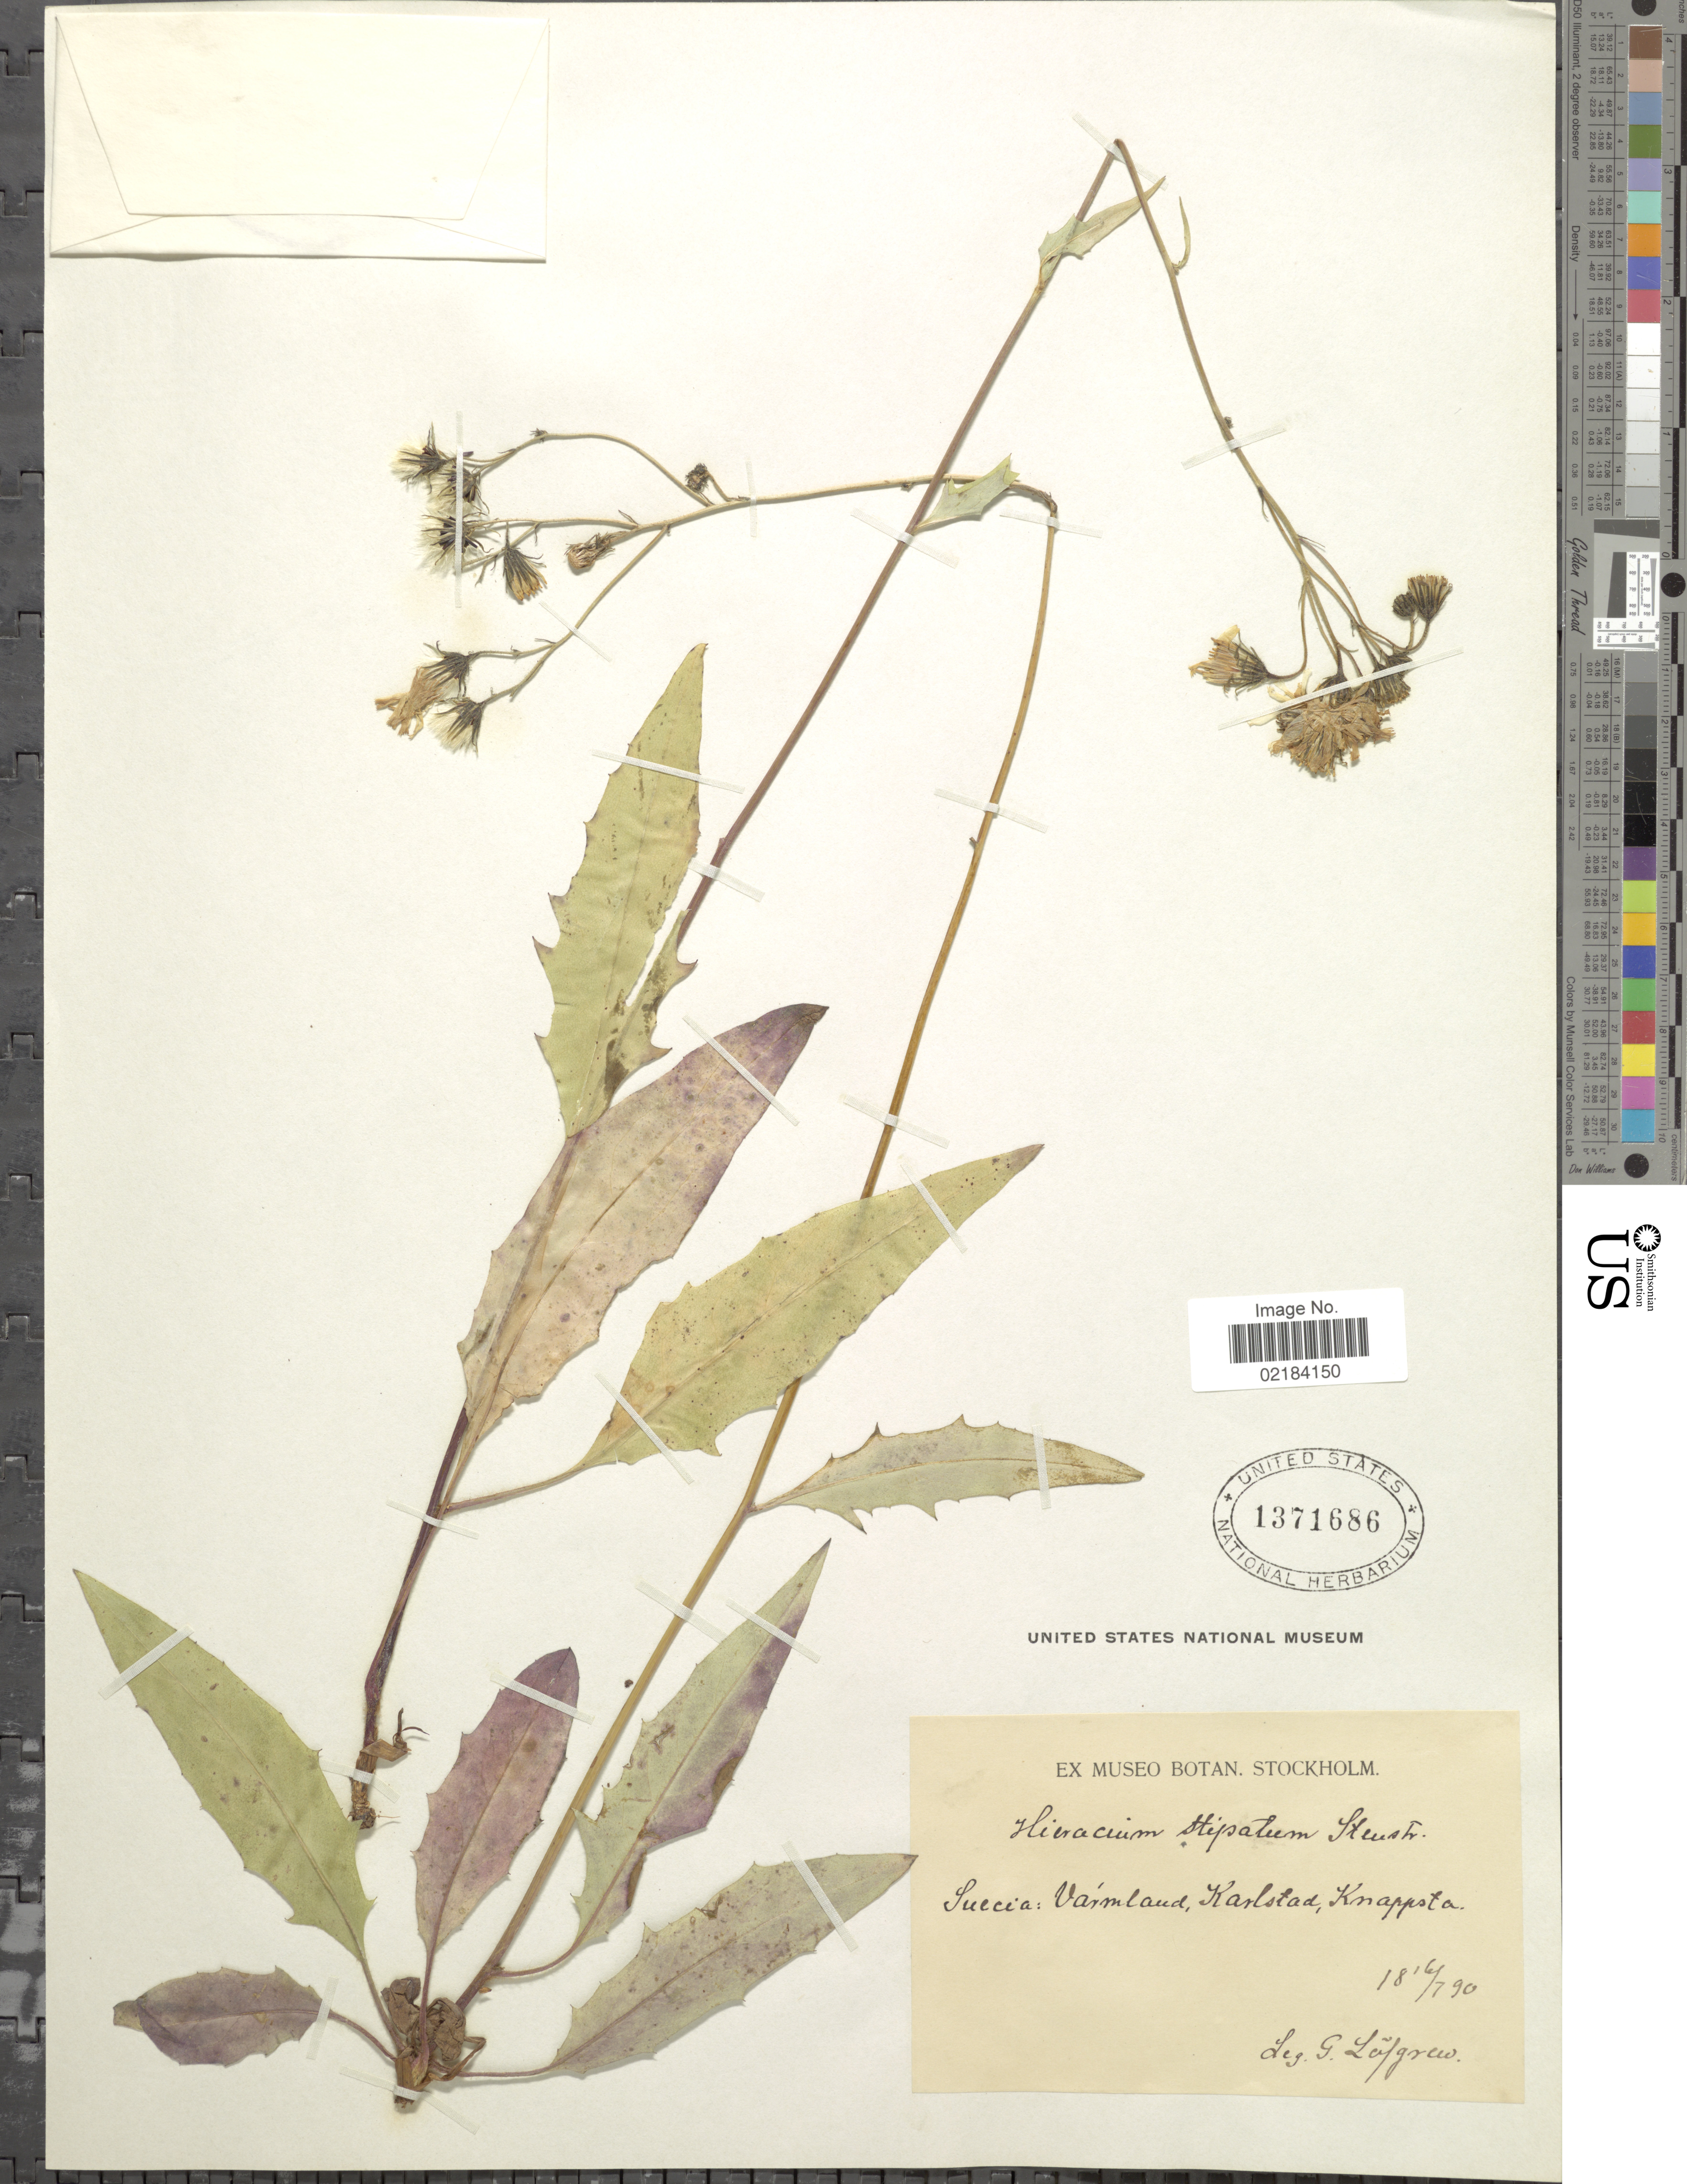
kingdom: Plantae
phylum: Tracheophyta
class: Magnoliopsida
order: Asterales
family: Asteraceae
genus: Hieracium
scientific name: Hieracium stipatum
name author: Stenstr. ex Durand & B.D. Jacks.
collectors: G. Löfgren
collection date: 1890-06-16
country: Sweden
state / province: Varmland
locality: Karlstad, Knappsta.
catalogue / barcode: US 1371686